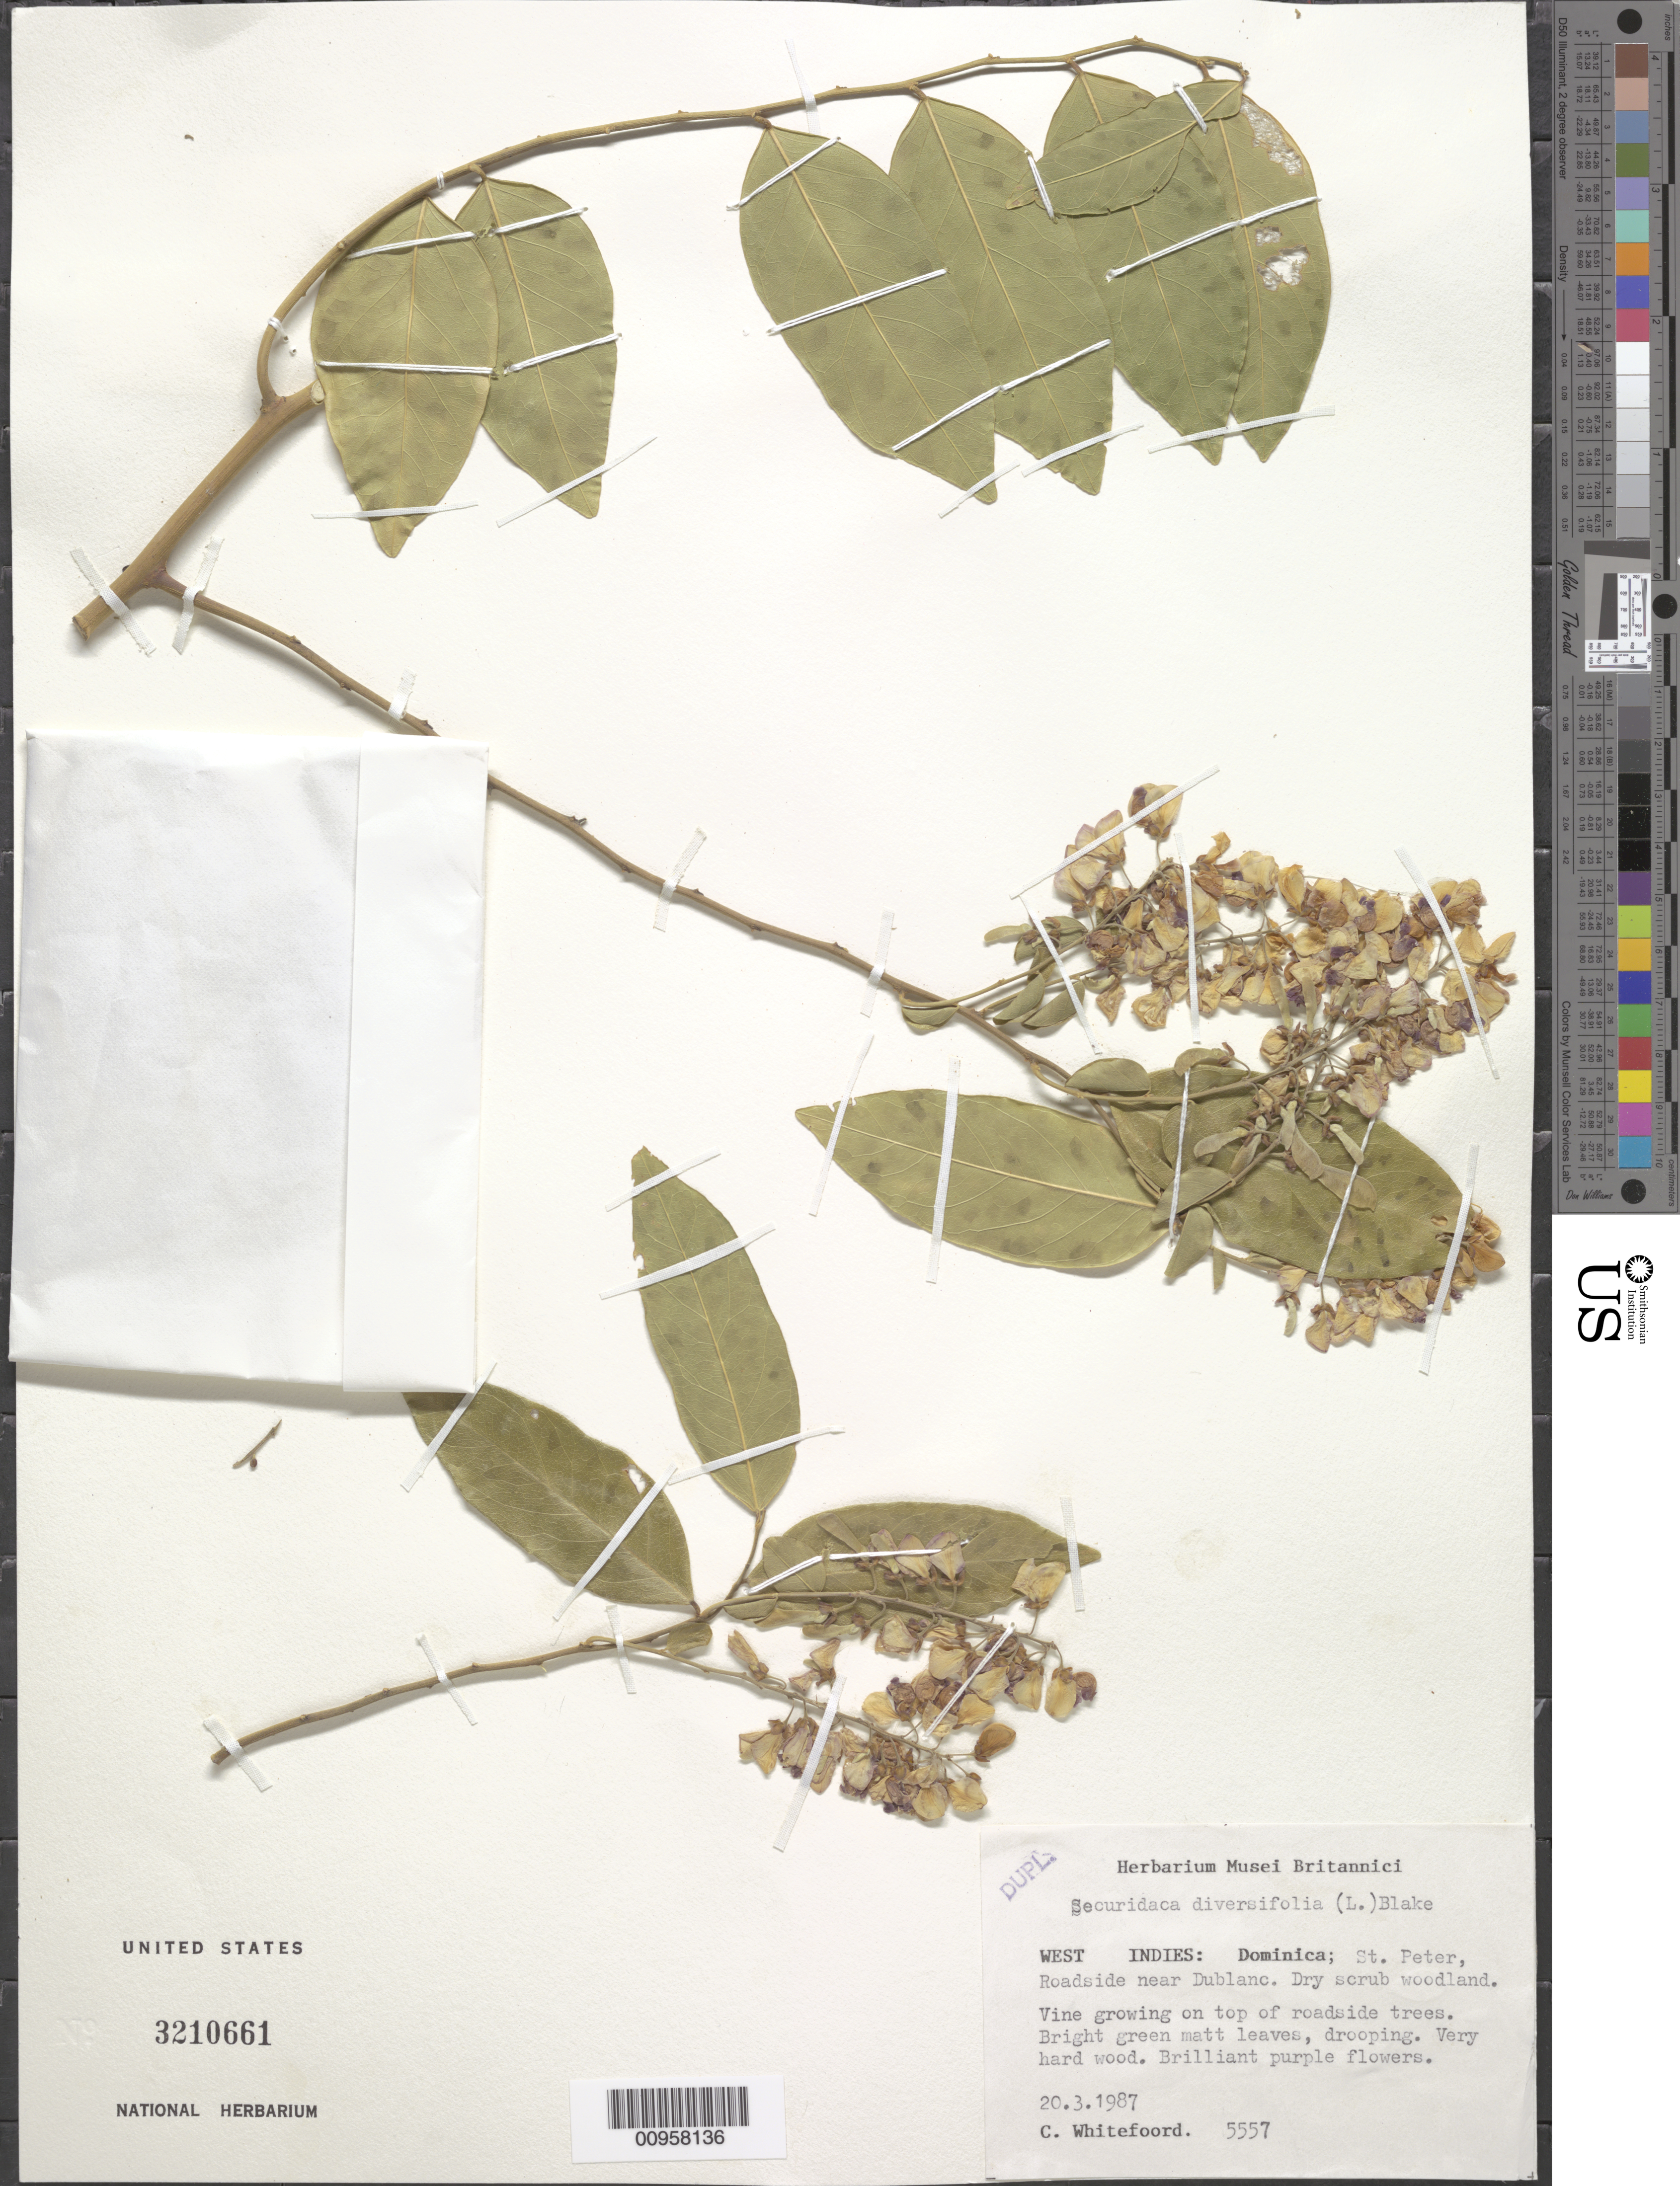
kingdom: Plantae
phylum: Tracheophyta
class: Magnoliopsida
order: Fabales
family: Polygalaceae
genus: Securidaca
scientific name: Securidaca diversifolia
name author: (L.) S.F. Blake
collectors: C. Whitefoord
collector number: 5557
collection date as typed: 20 Mar 1987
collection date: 1987-03-20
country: Dominica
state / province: St. Peter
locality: Roadside near Dublanc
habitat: Growing on top of roadsides trees in dry scrub woodland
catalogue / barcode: US 3210661